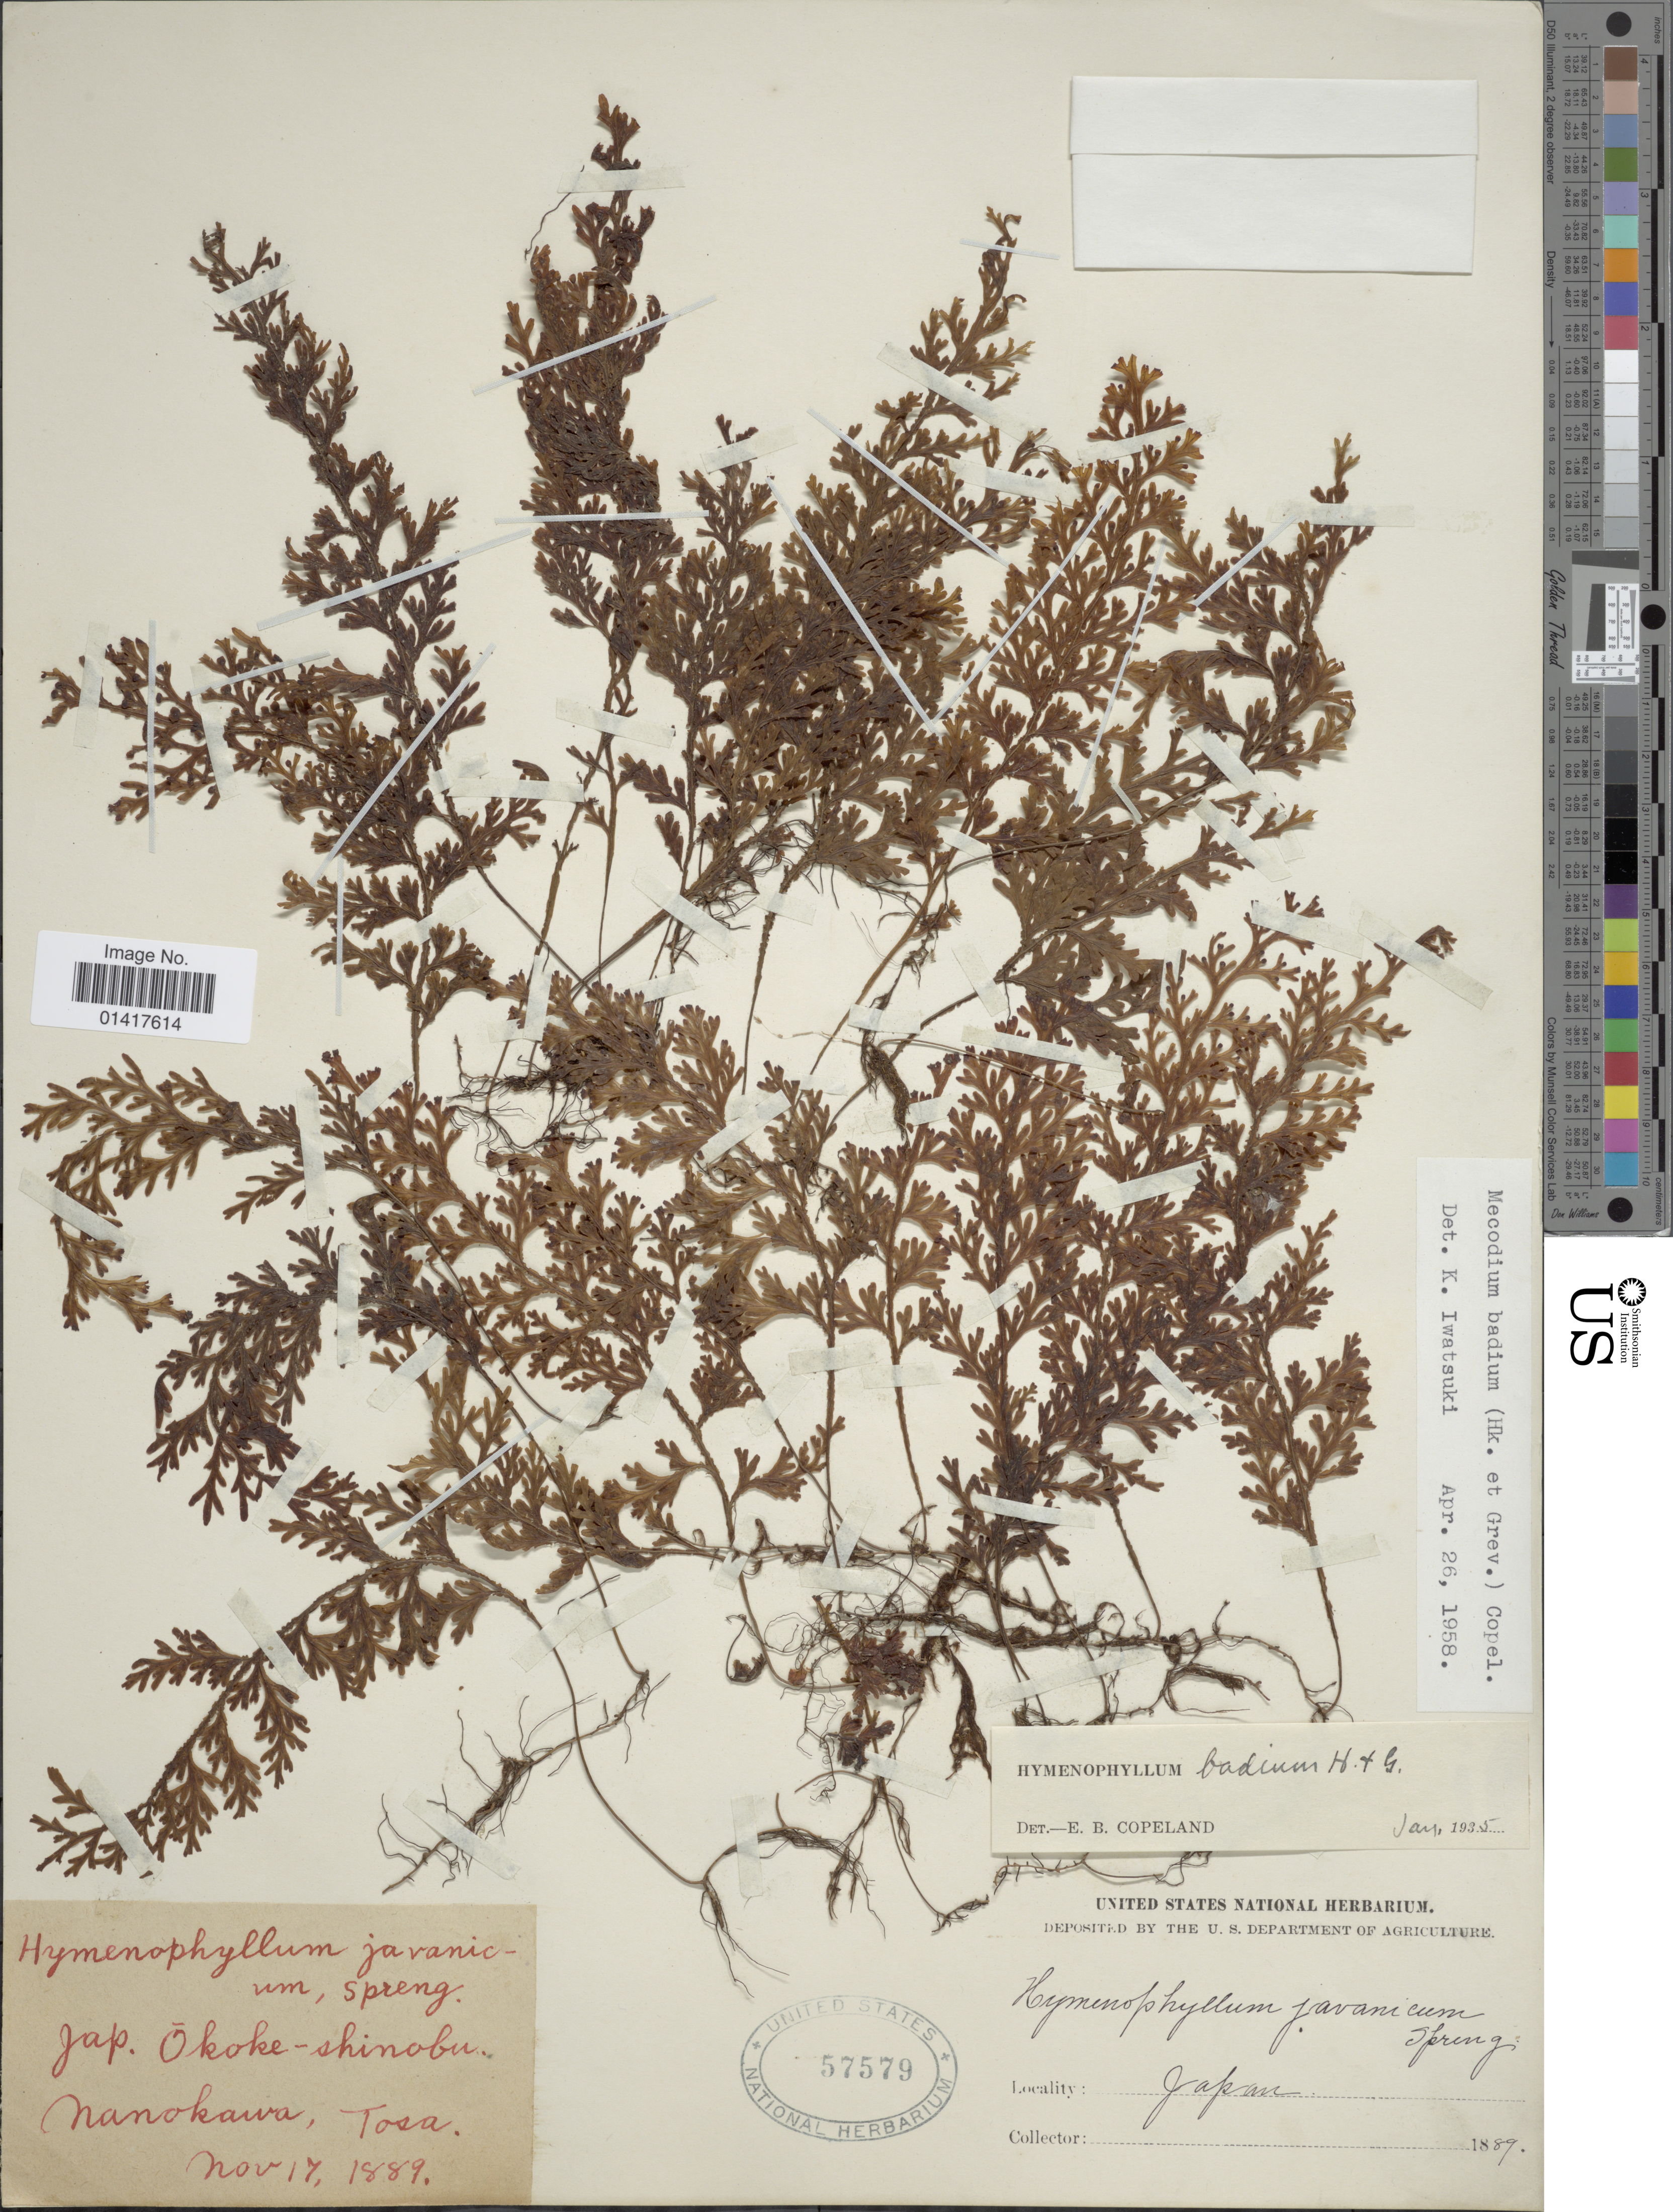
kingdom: Plantae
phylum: Tracheophyta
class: Polypodiopsida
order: Hymenophyllales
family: Hymenophyllaceae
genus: Hymenophyllum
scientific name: Hymenophyllum badium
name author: Hook. & Grev.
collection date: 1889-11-17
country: Japan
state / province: Koti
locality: Nanokawa, Tosa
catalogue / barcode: US 57579